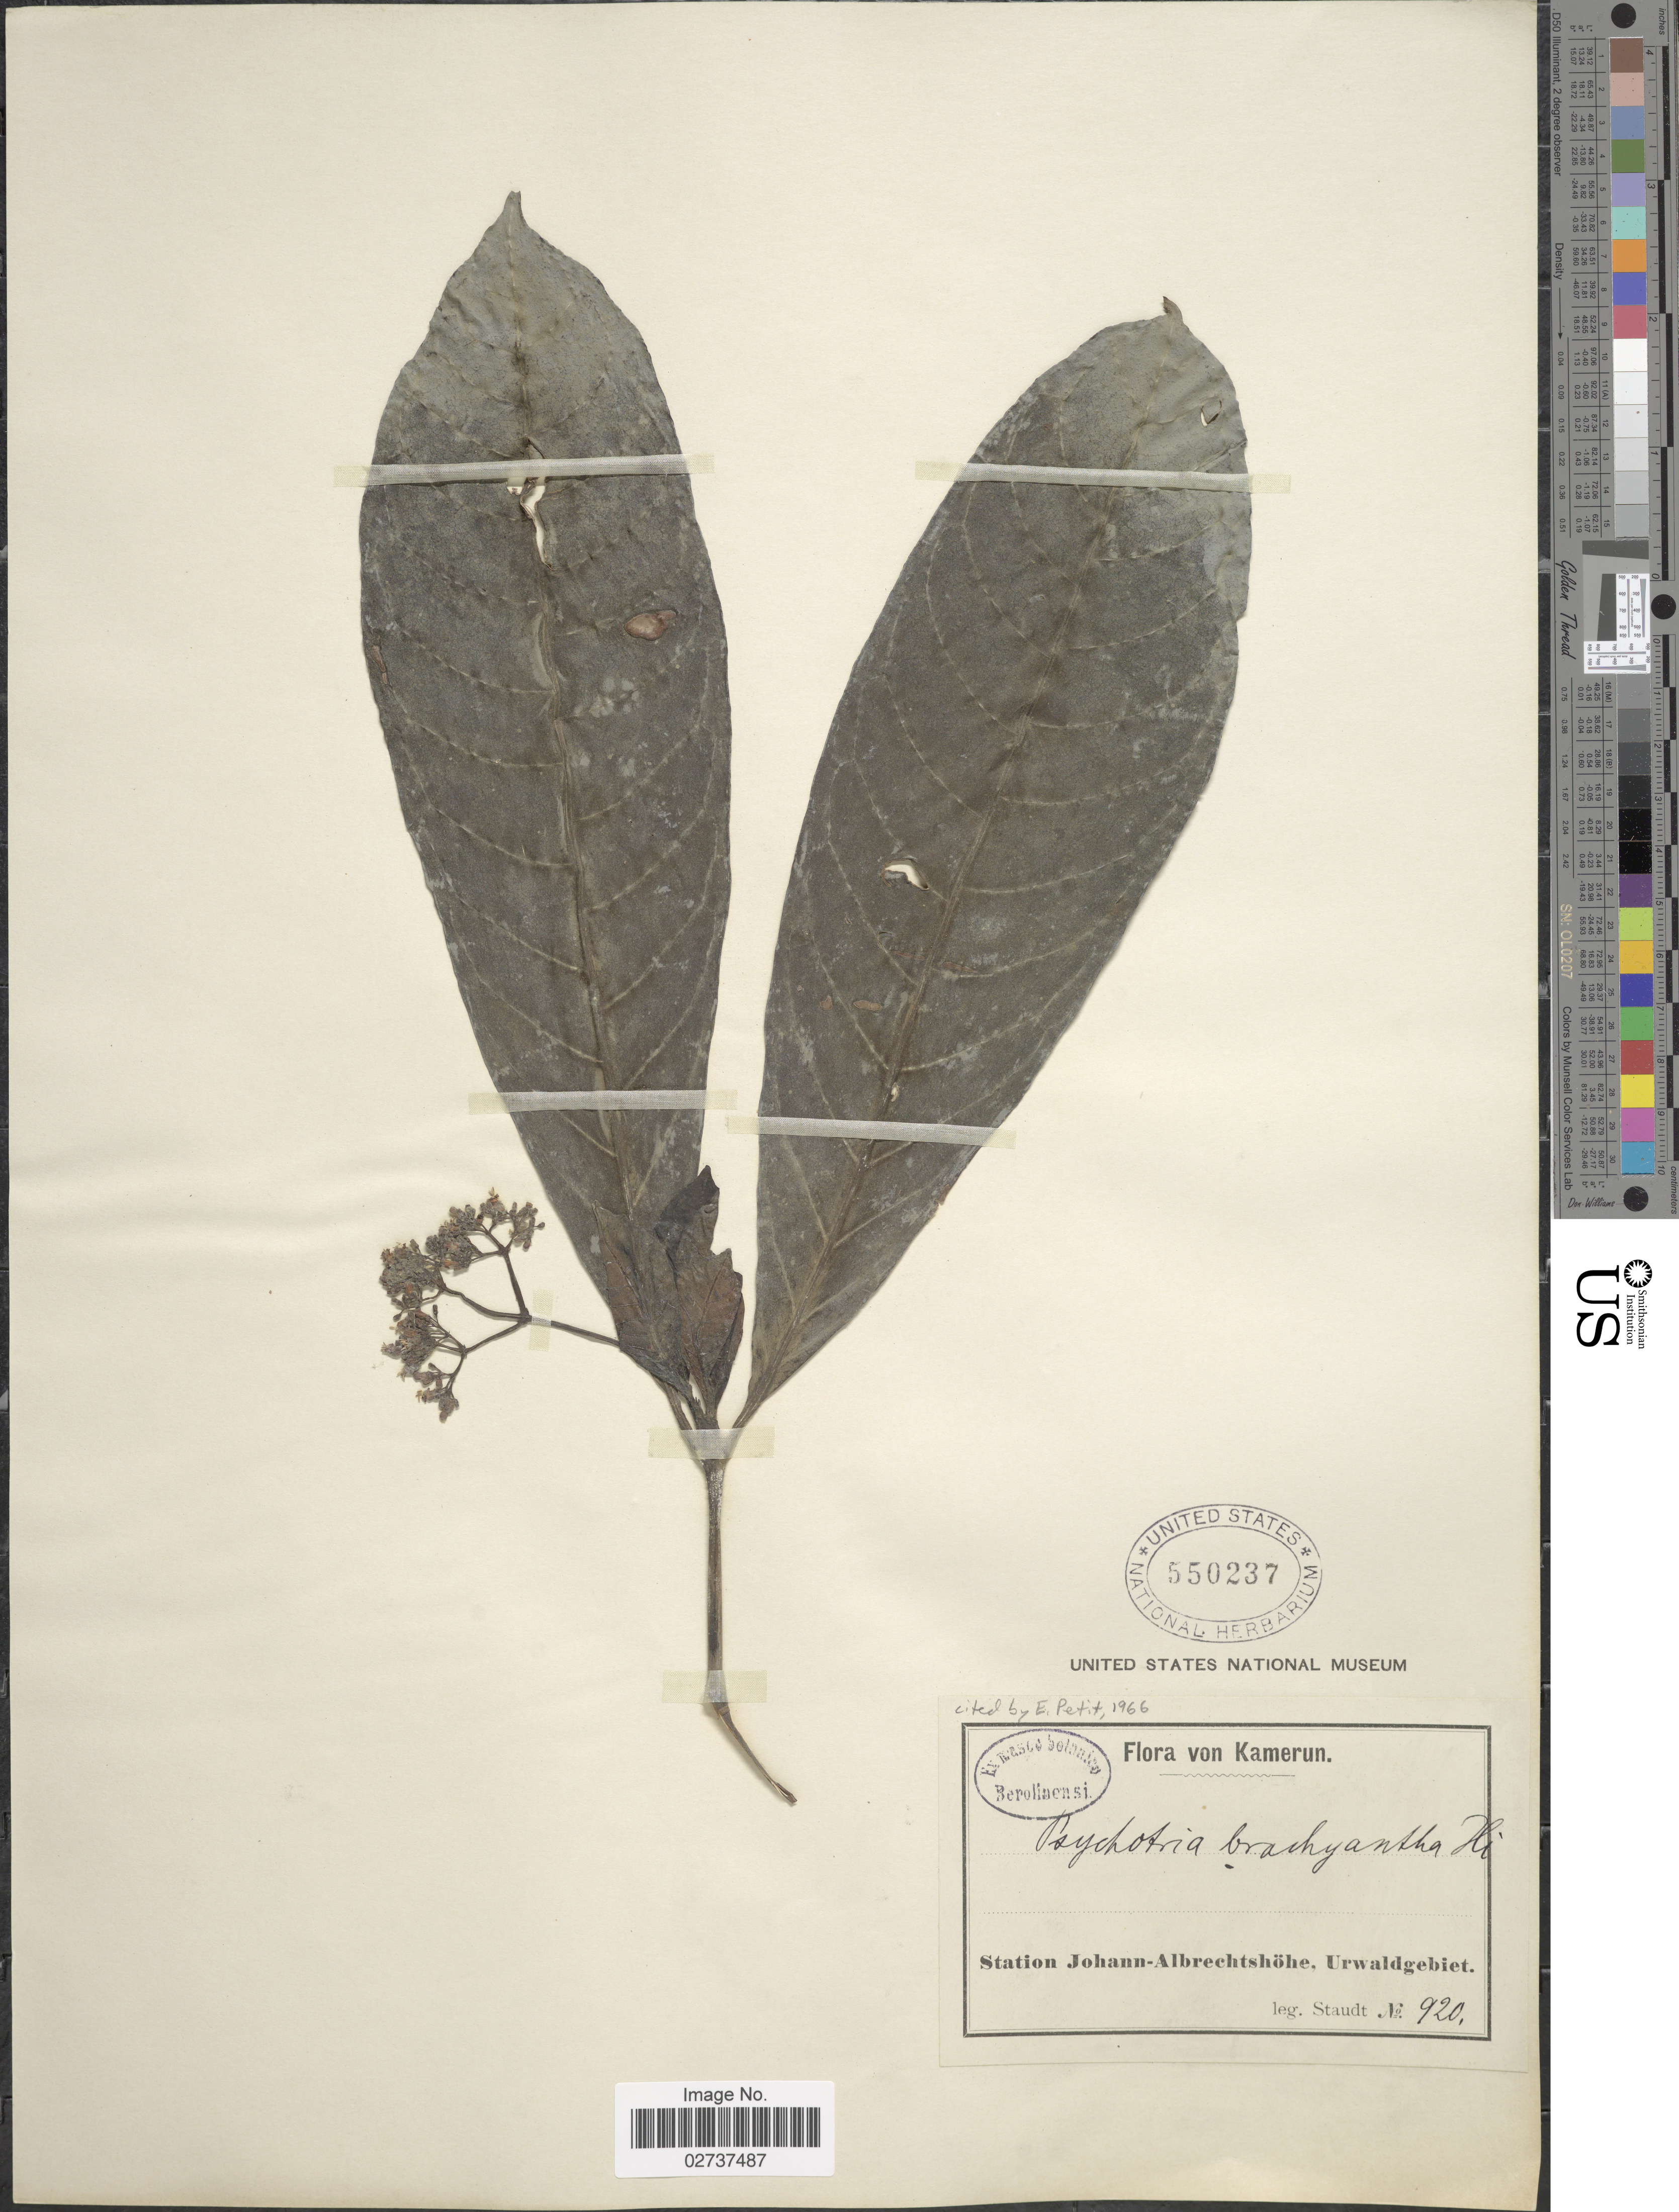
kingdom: Plantae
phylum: Tracheophyta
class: Magnoliopsida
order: Gentianales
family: Rubiaceae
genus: Psychotria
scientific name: Psychotria brachyantha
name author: Hiern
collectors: -. Staudt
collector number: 920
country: Cameroon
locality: Station Johann-Albrechtshohe, Urwaldgebiet, Kamerun.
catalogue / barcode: US 550237